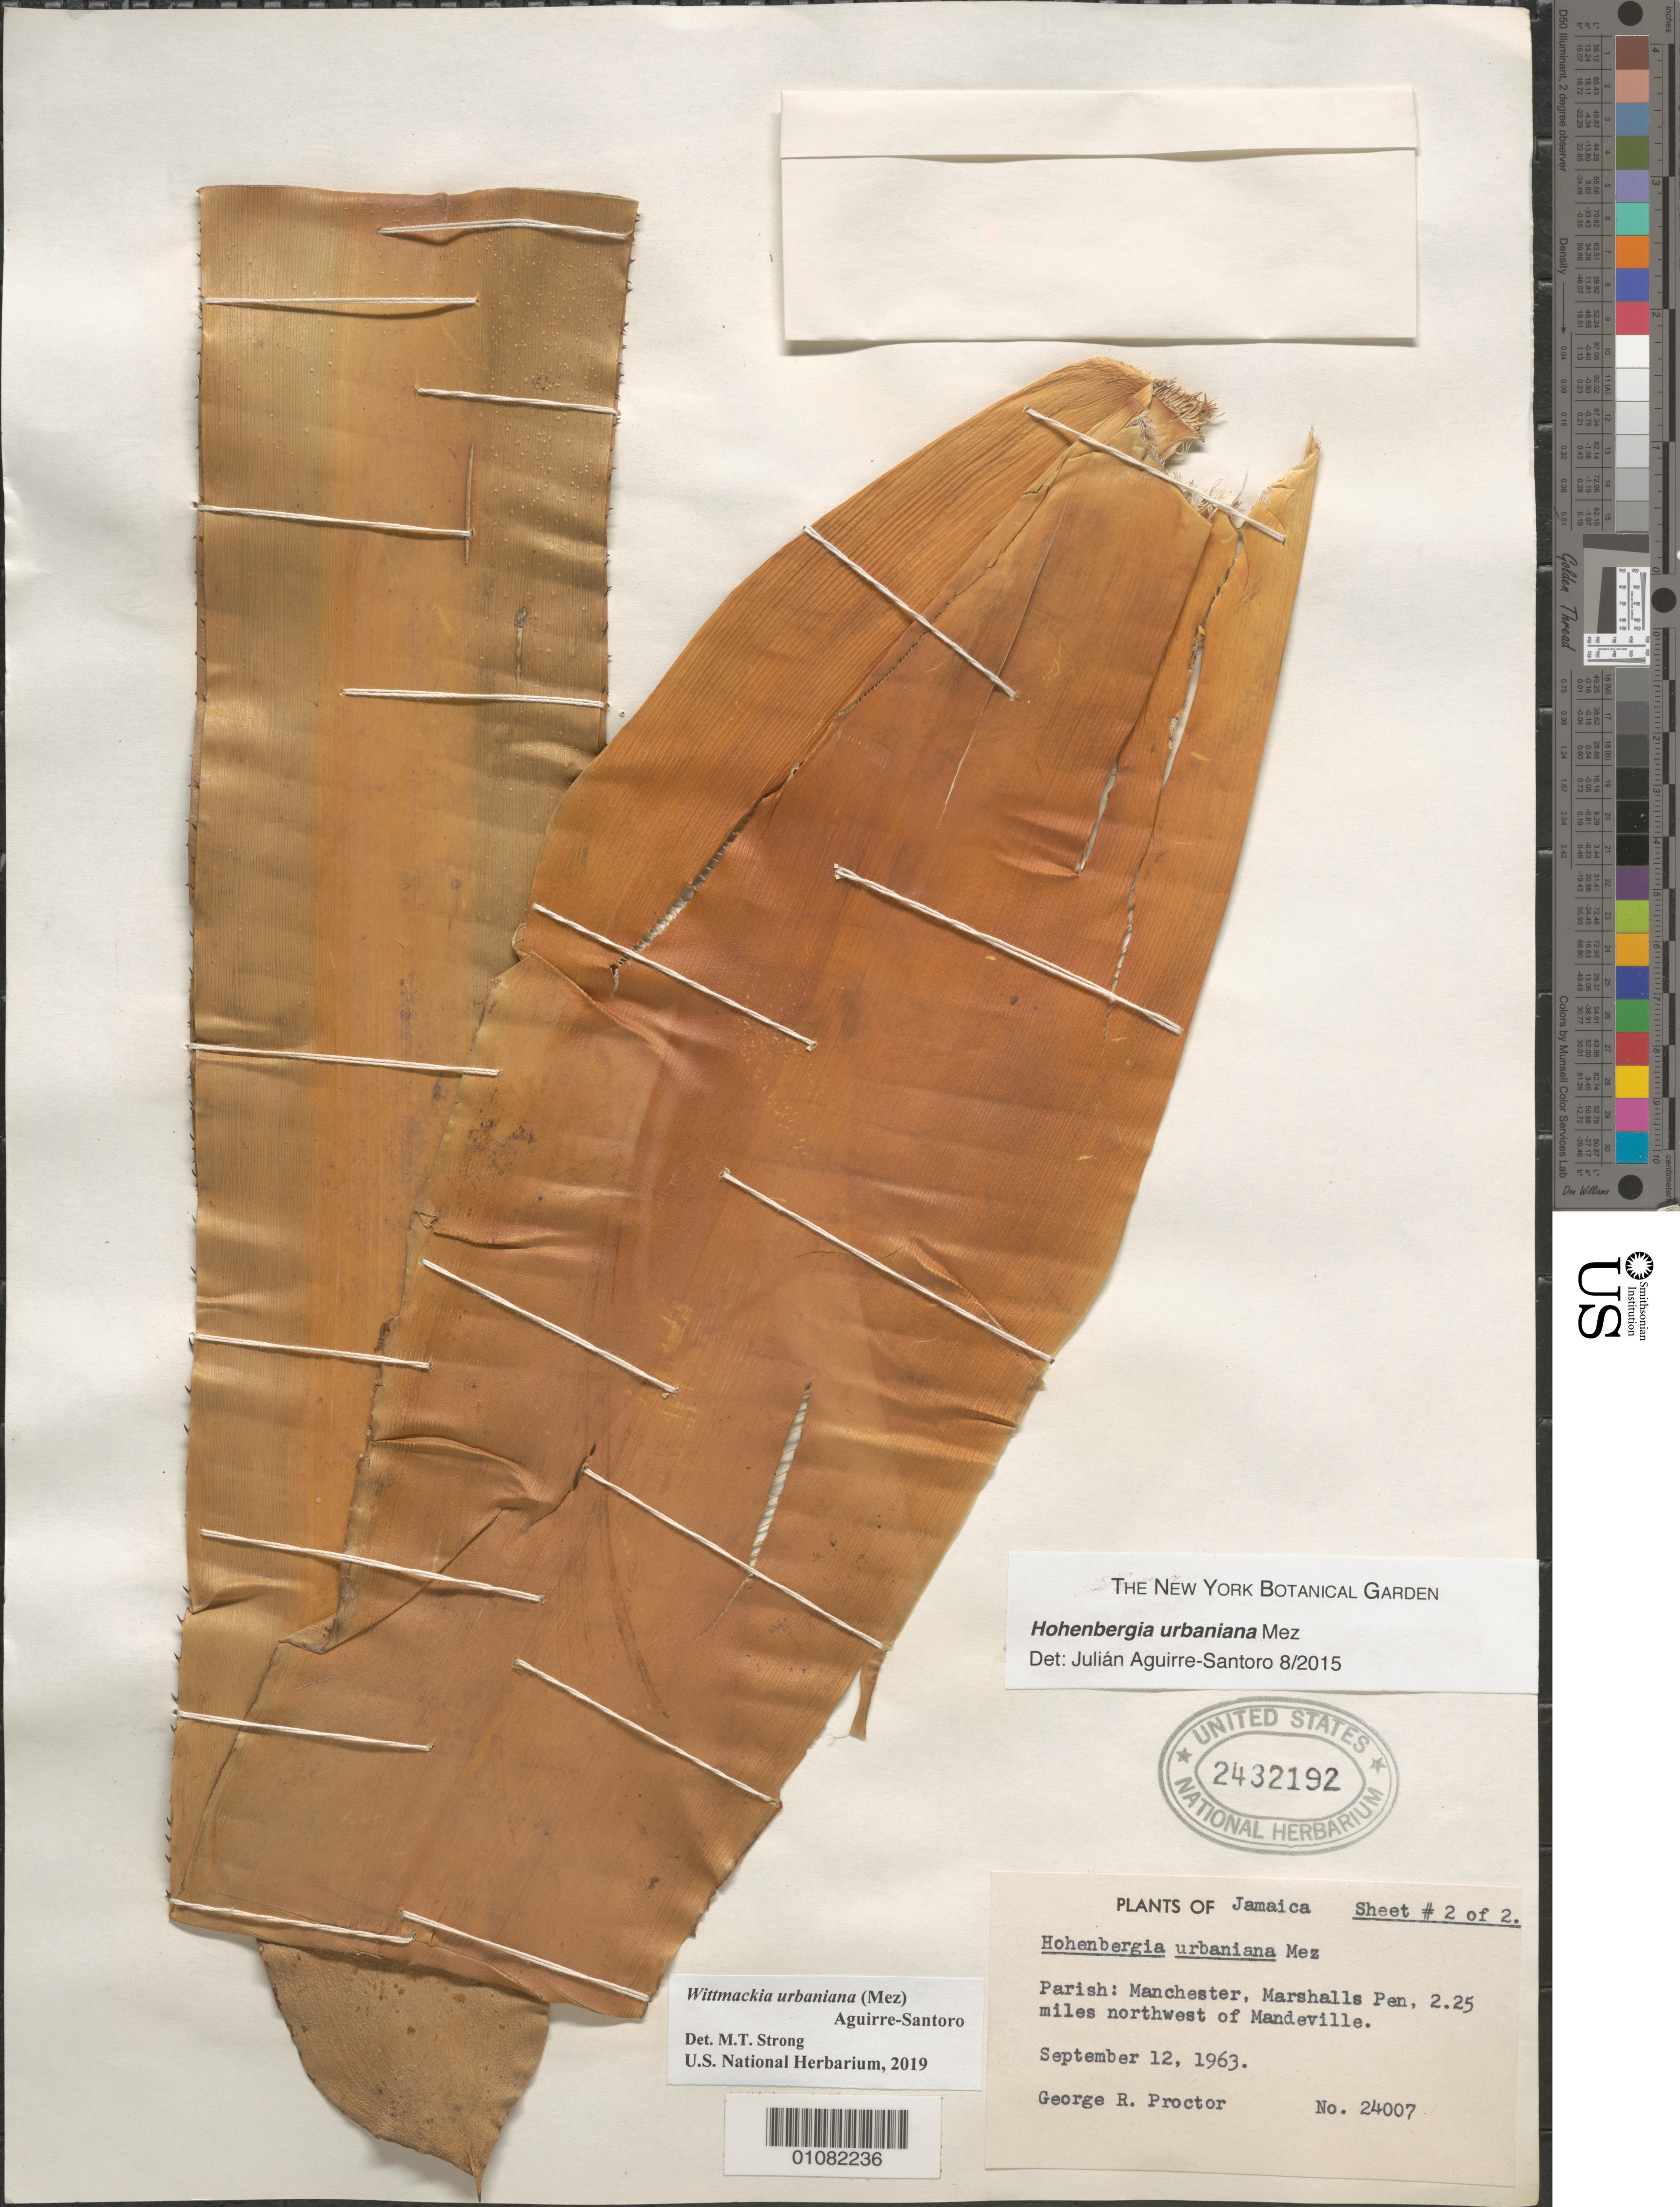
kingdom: Plantae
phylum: Tracheophyta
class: Liliopsida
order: Poales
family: Bromeliaceae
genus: Wittmackia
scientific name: Wittmackia urbaniana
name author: (Mez) Aguirre-Santoro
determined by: Strong, Mark T., (BOT), Smithsonian Institution - National Museum of Natural History (UNITED STATES)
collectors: G. R. Proctor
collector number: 24007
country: Jamaica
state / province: Manchester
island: Jamaica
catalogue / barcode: US 2432192